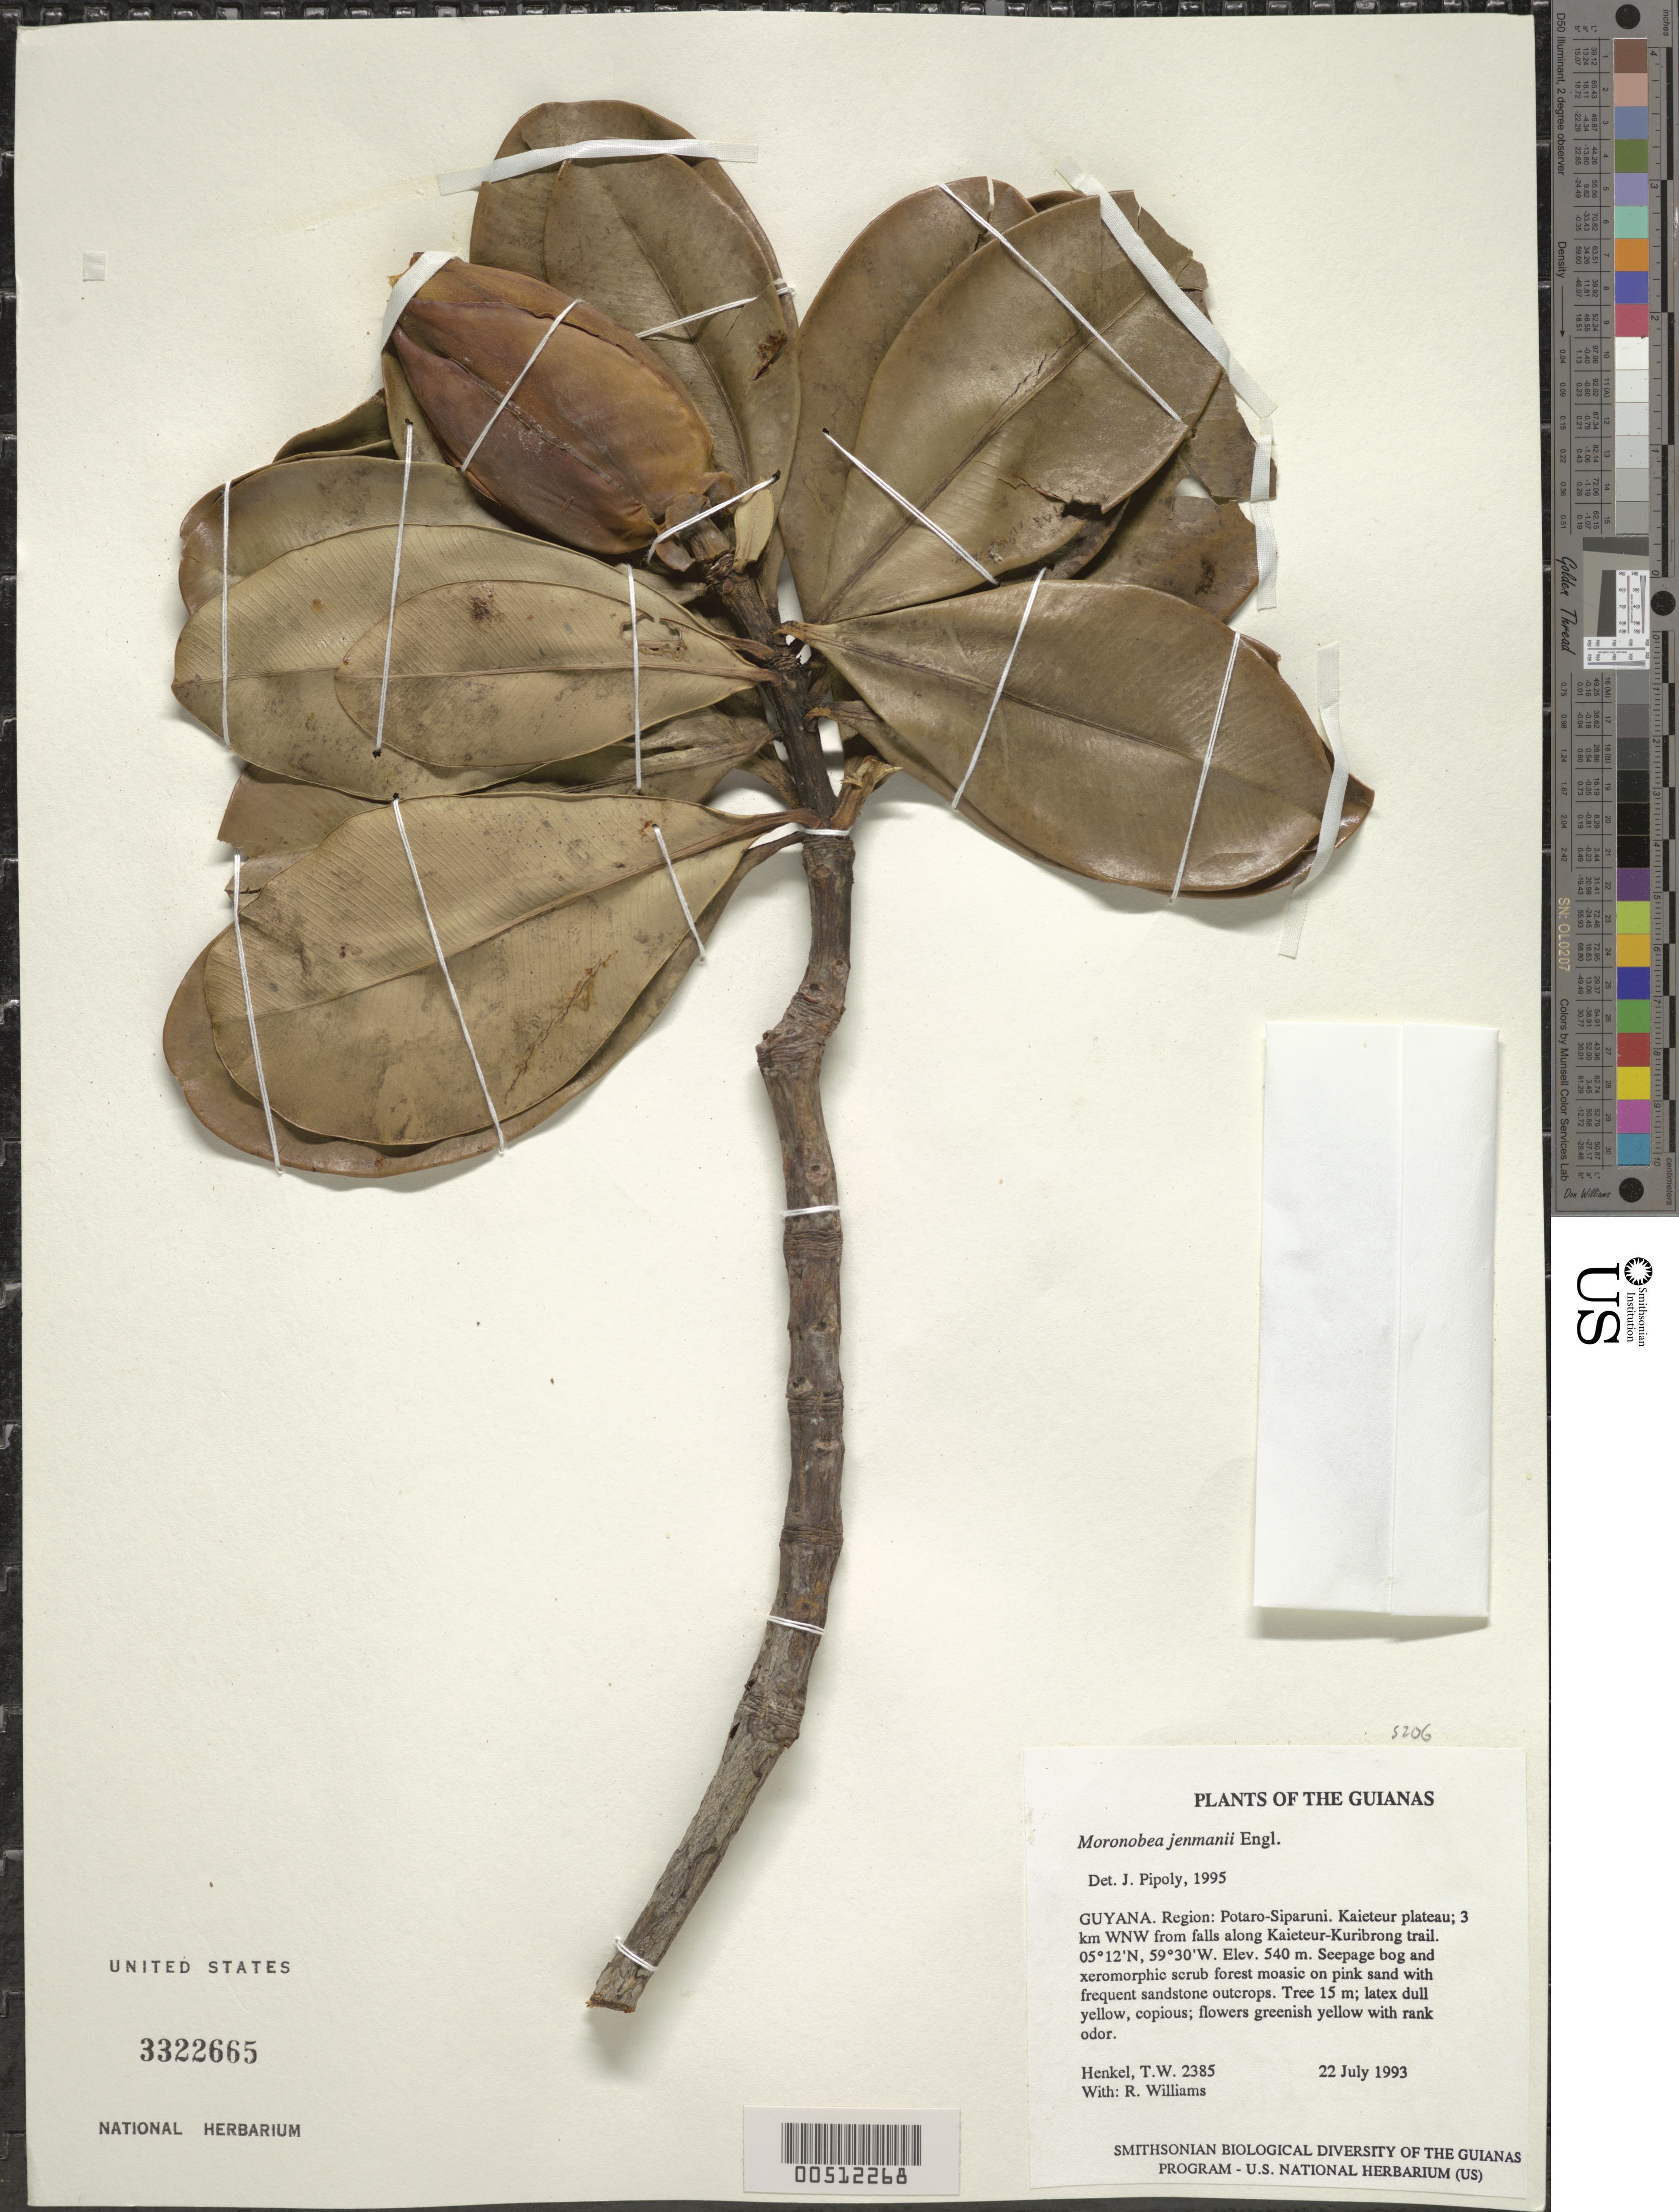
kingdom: Plantae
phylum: Tracheophyta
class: Magnoliopsida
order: Malpighiales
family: Clusiaceae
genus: Moronobea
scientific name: Moronobea jenmanii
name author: Engl.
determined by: Pipoly, J. J., III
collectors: T. Henkel & R. Williams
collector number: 2385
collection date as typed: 22 July 1993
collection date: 1993-07-22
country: Guyana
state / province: Potaro-Siparuni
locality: Kaieteur plateau; 3 km WNW from falls along Kaieteur-Kuribrong trail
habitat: Seepage bog and xeromorphic scrub forest moasic on pink sand with frequent sandstone outcrops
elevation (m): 540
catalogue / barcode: US 3322665